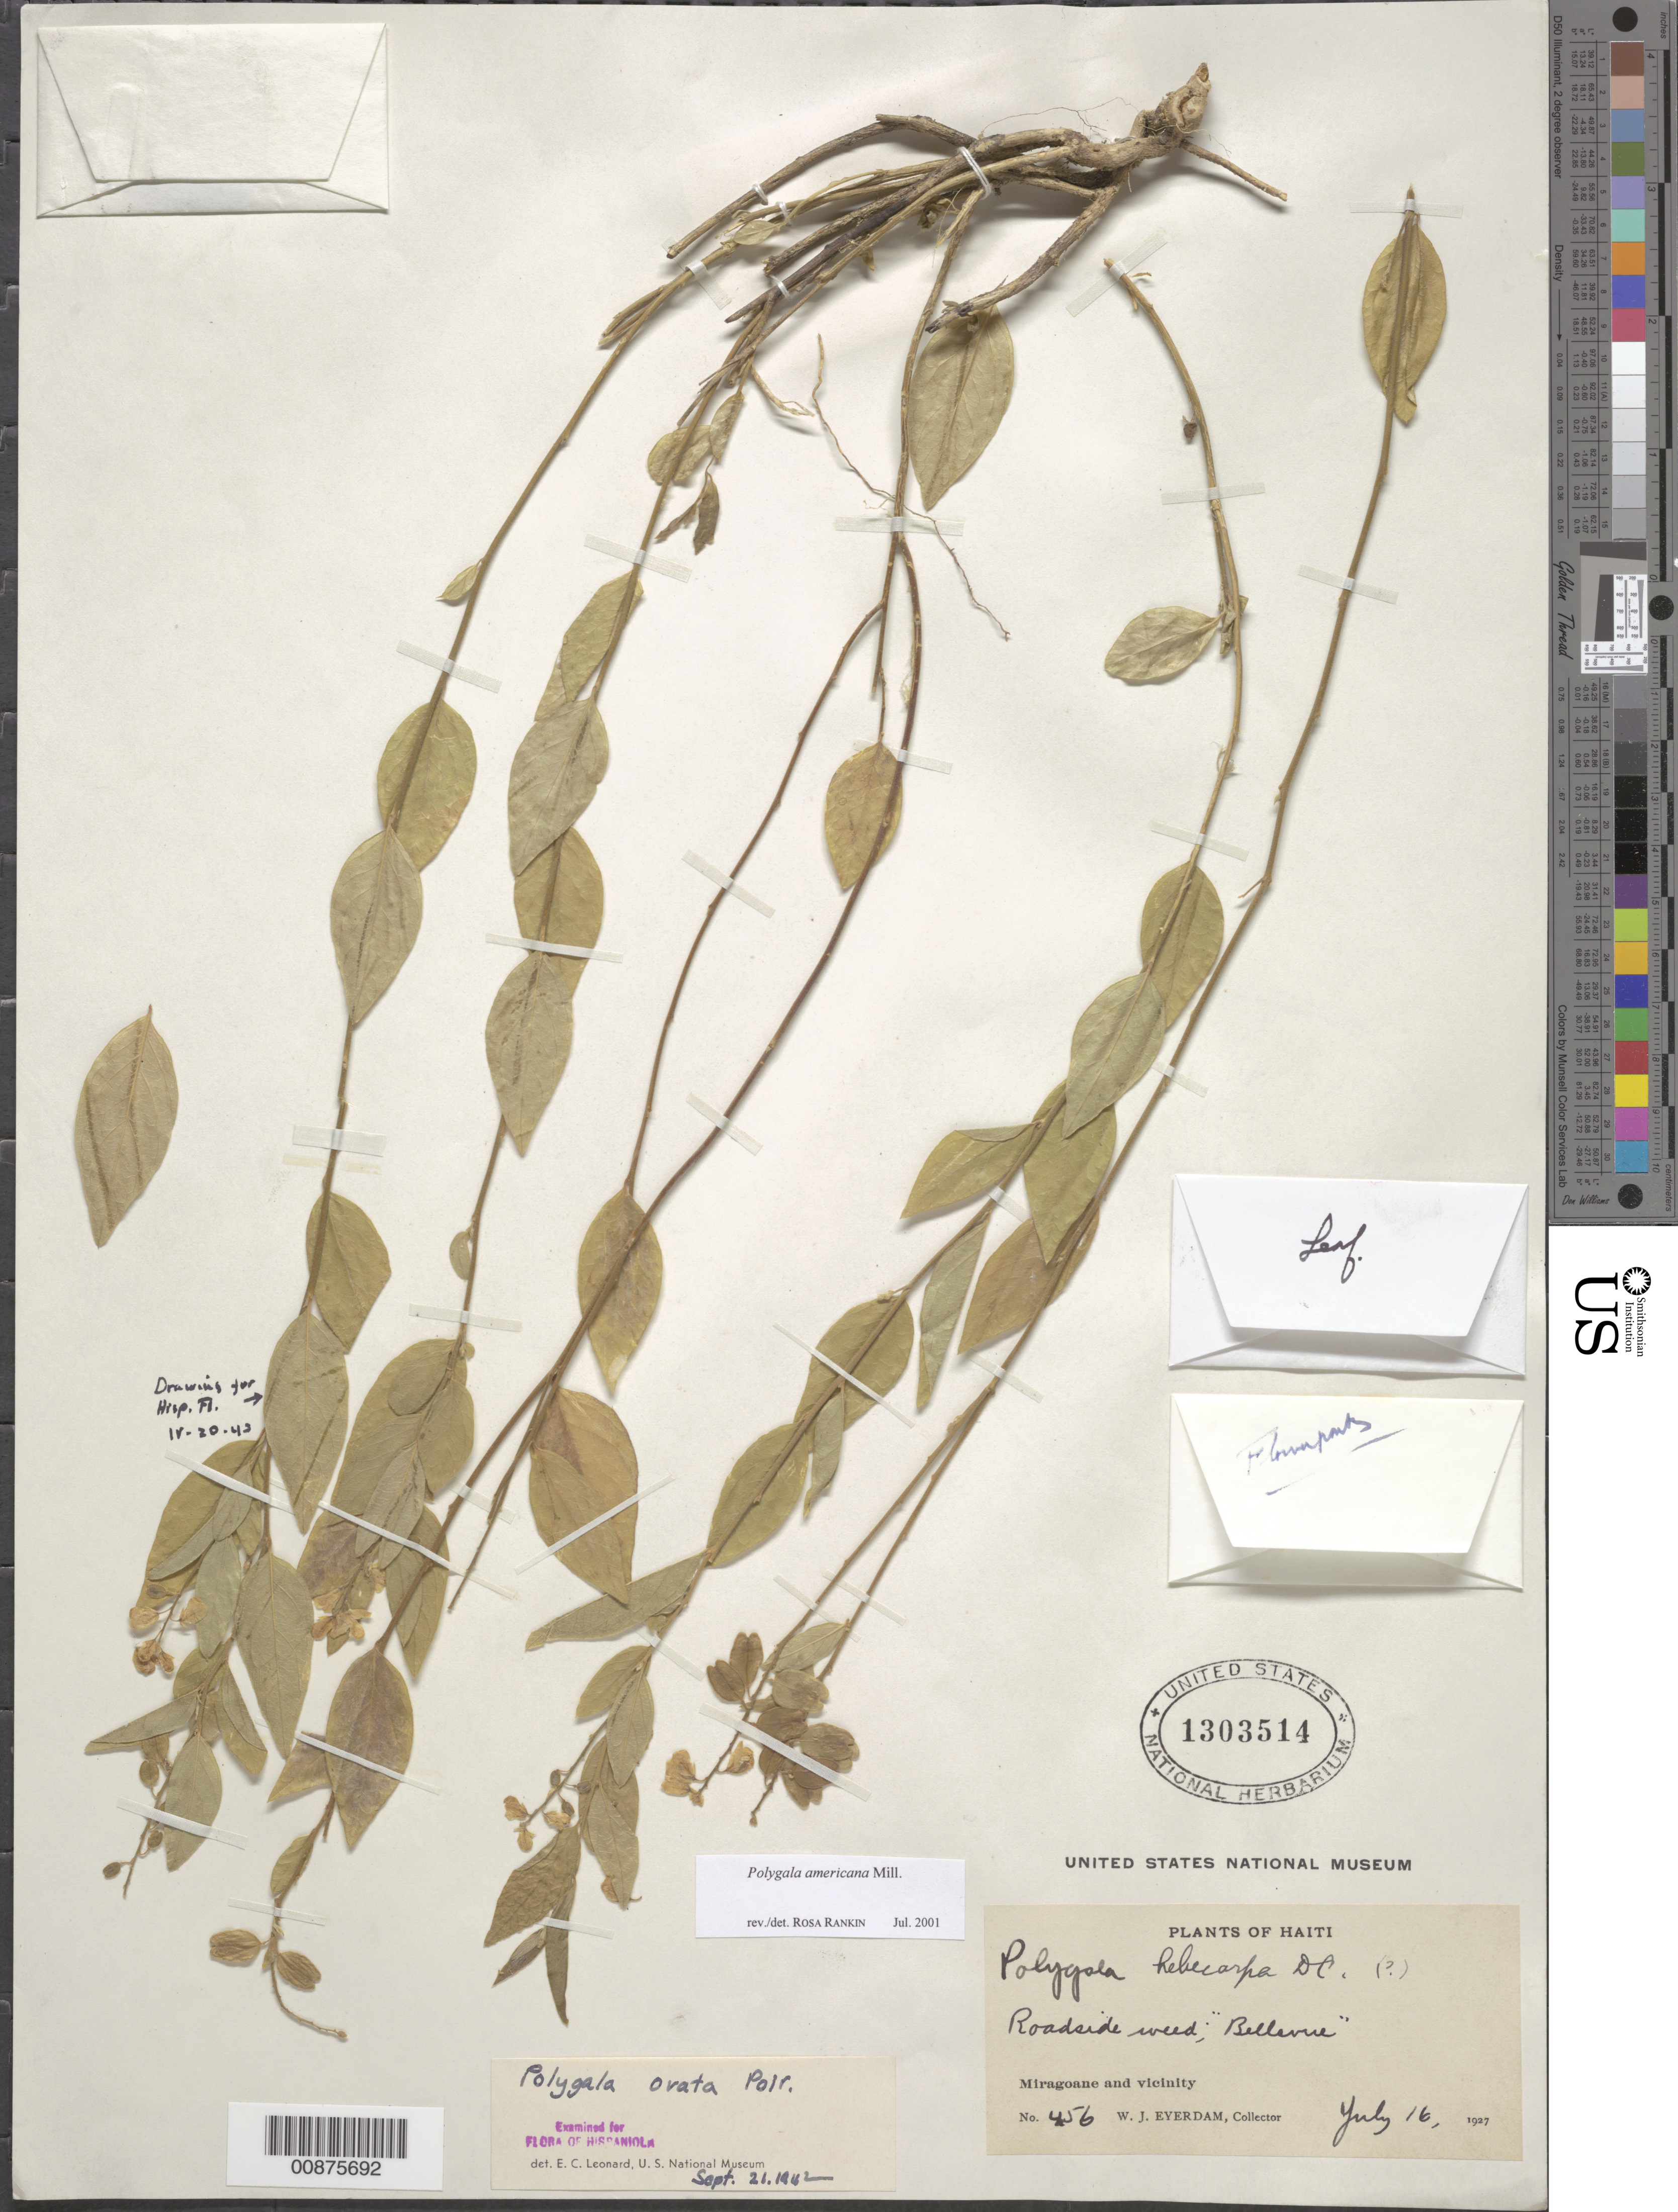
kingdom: Plantae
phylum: Tracheophyta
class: Magnoliopsida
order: Fabales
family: Polygalaceae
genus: Hebecarpa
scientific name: Hebecarpa americana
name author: (Mill.) J.R.I. Wood & S. Beck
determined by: Strong, Mark T., (BOT), Smithsonian Institution - National Museum of Natural History (UNITED STATES)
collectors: W. Everdam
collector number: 456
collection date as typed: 16 Jul 1927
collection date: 1927-07-16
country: Haiti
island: Hispaniola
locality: Miragoane and vicinity, Bellevue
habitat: Roadside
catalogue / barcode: US 1303514